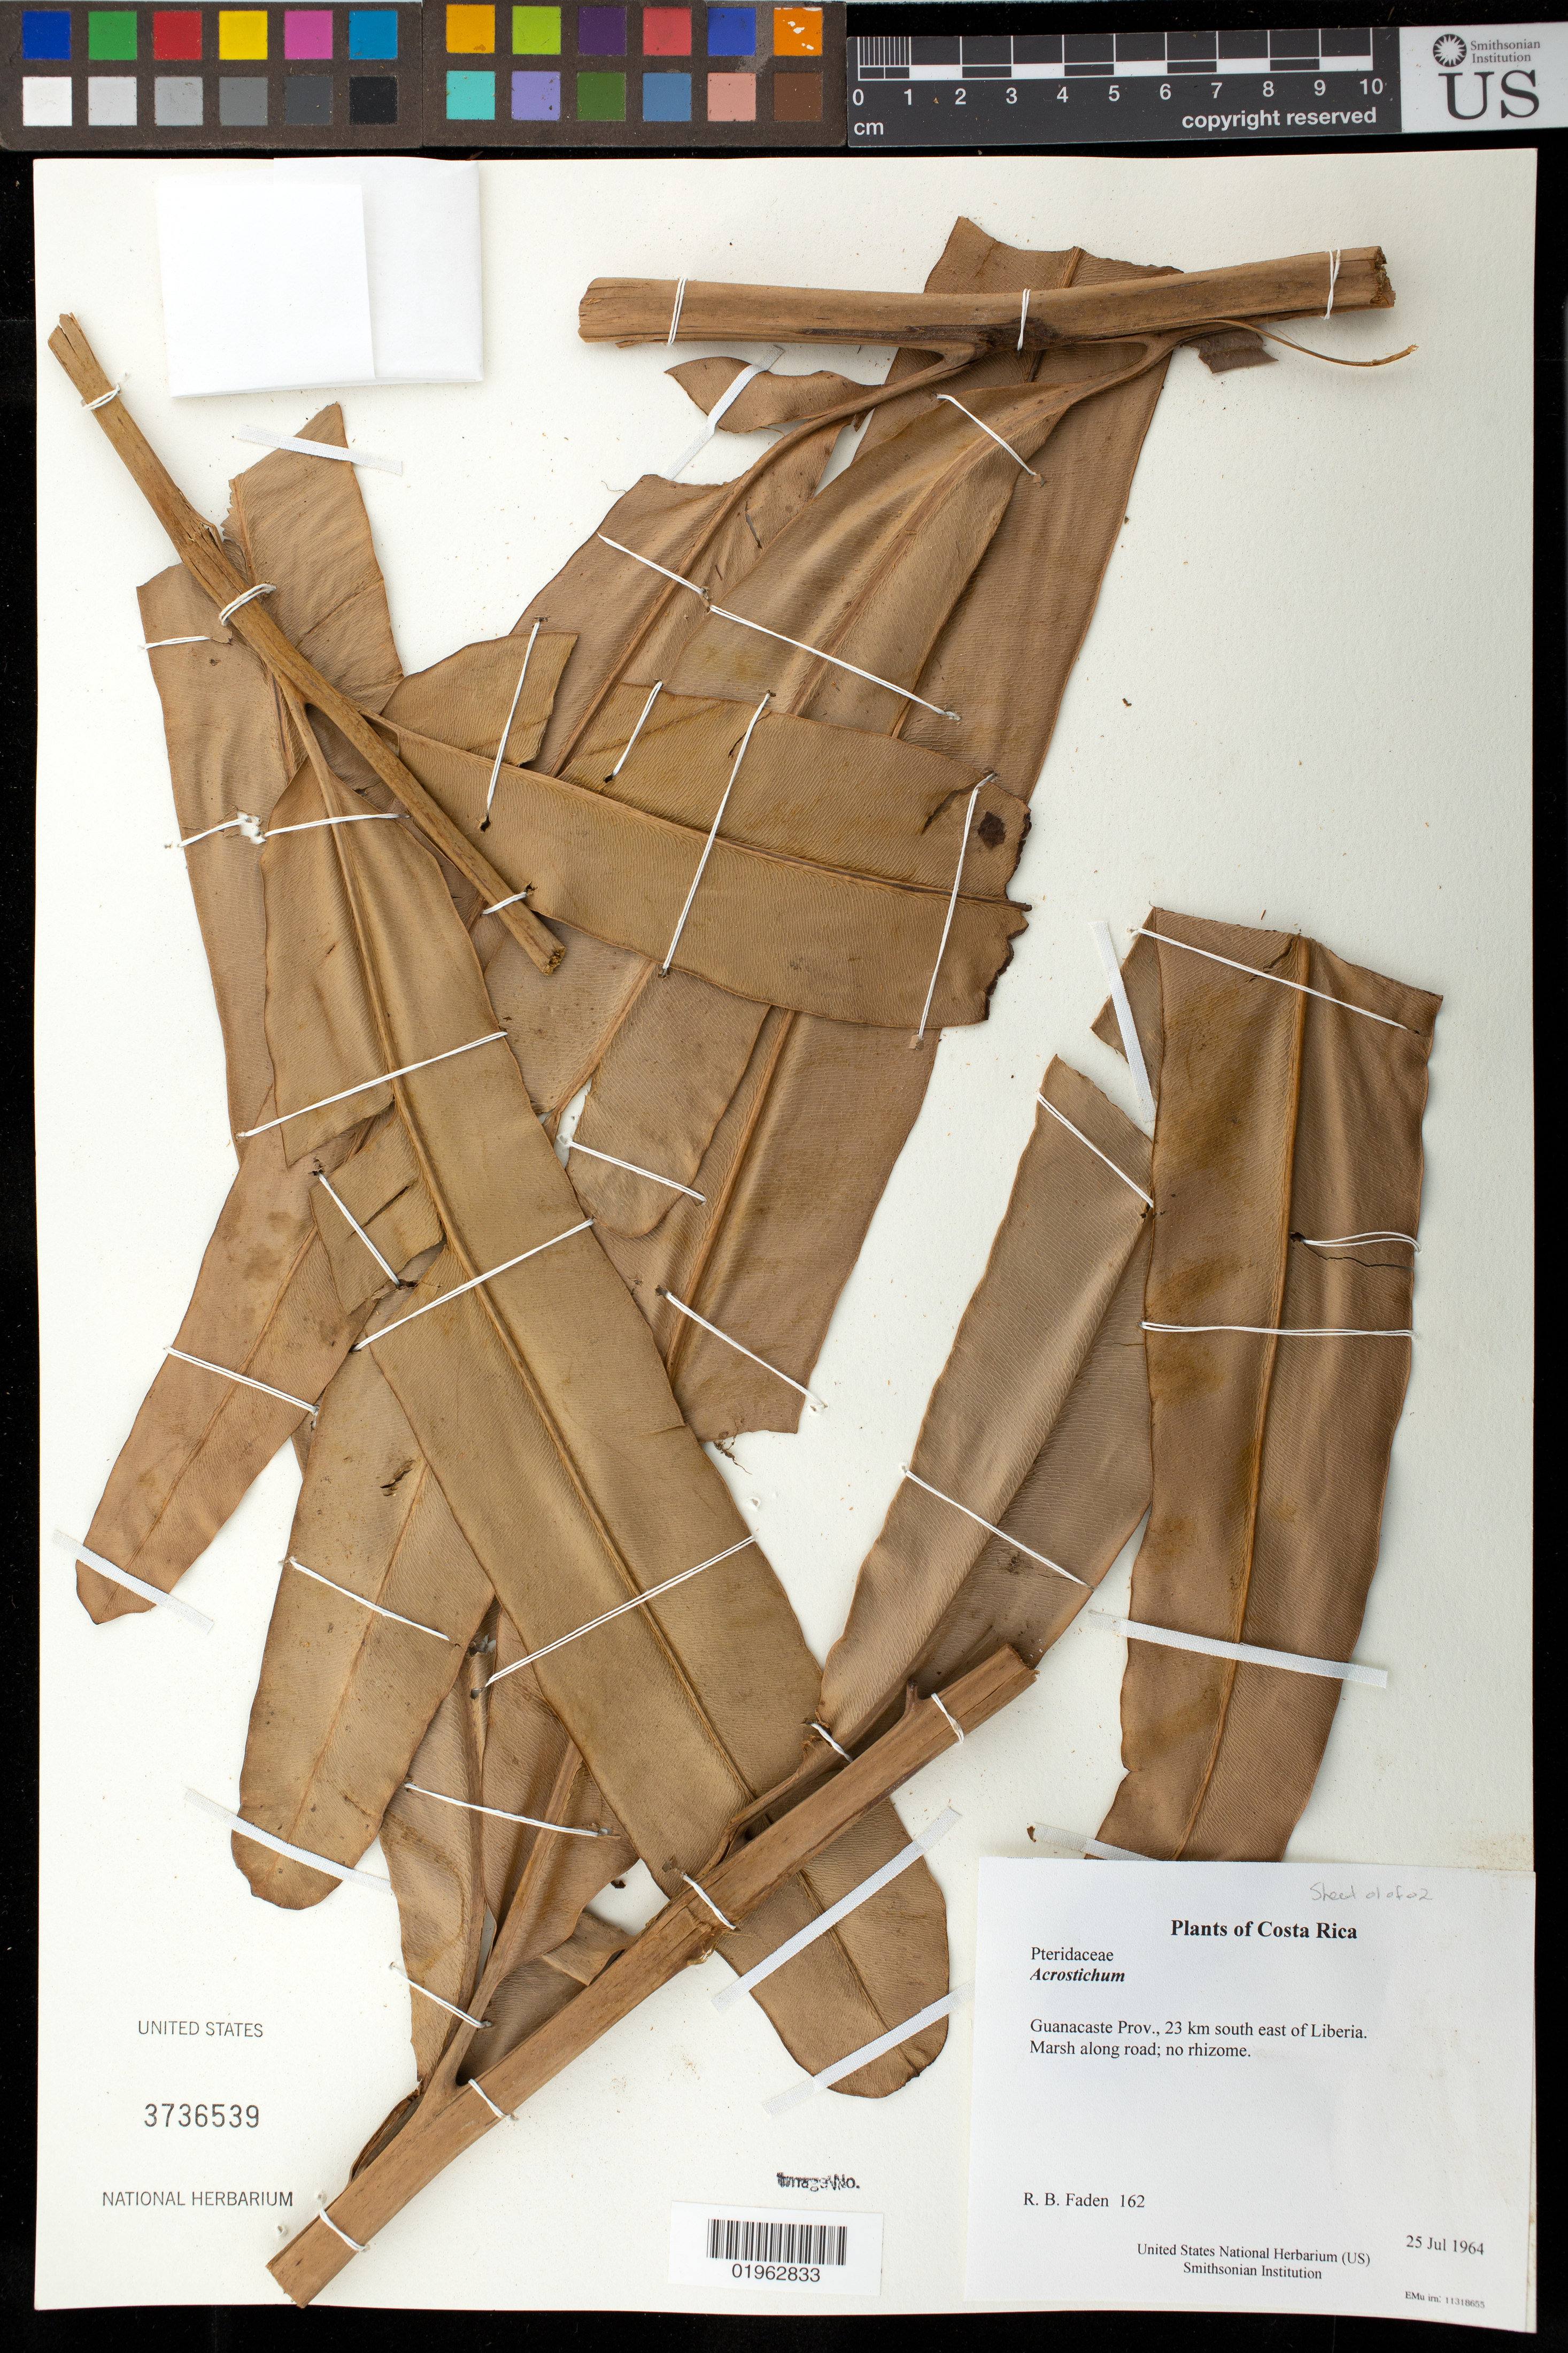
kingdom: Plantae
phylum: Tracheophyta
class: Polypodiopsida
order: Polypodiales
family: Pteridaceae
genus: Acrostichum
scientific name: Acrostichum sp.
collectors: R. B. Faden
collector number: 162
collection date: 1964-07-25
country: Costa Rica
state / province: Guanacaste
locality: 23 km south east of Liberia.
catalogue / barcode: US 3736539